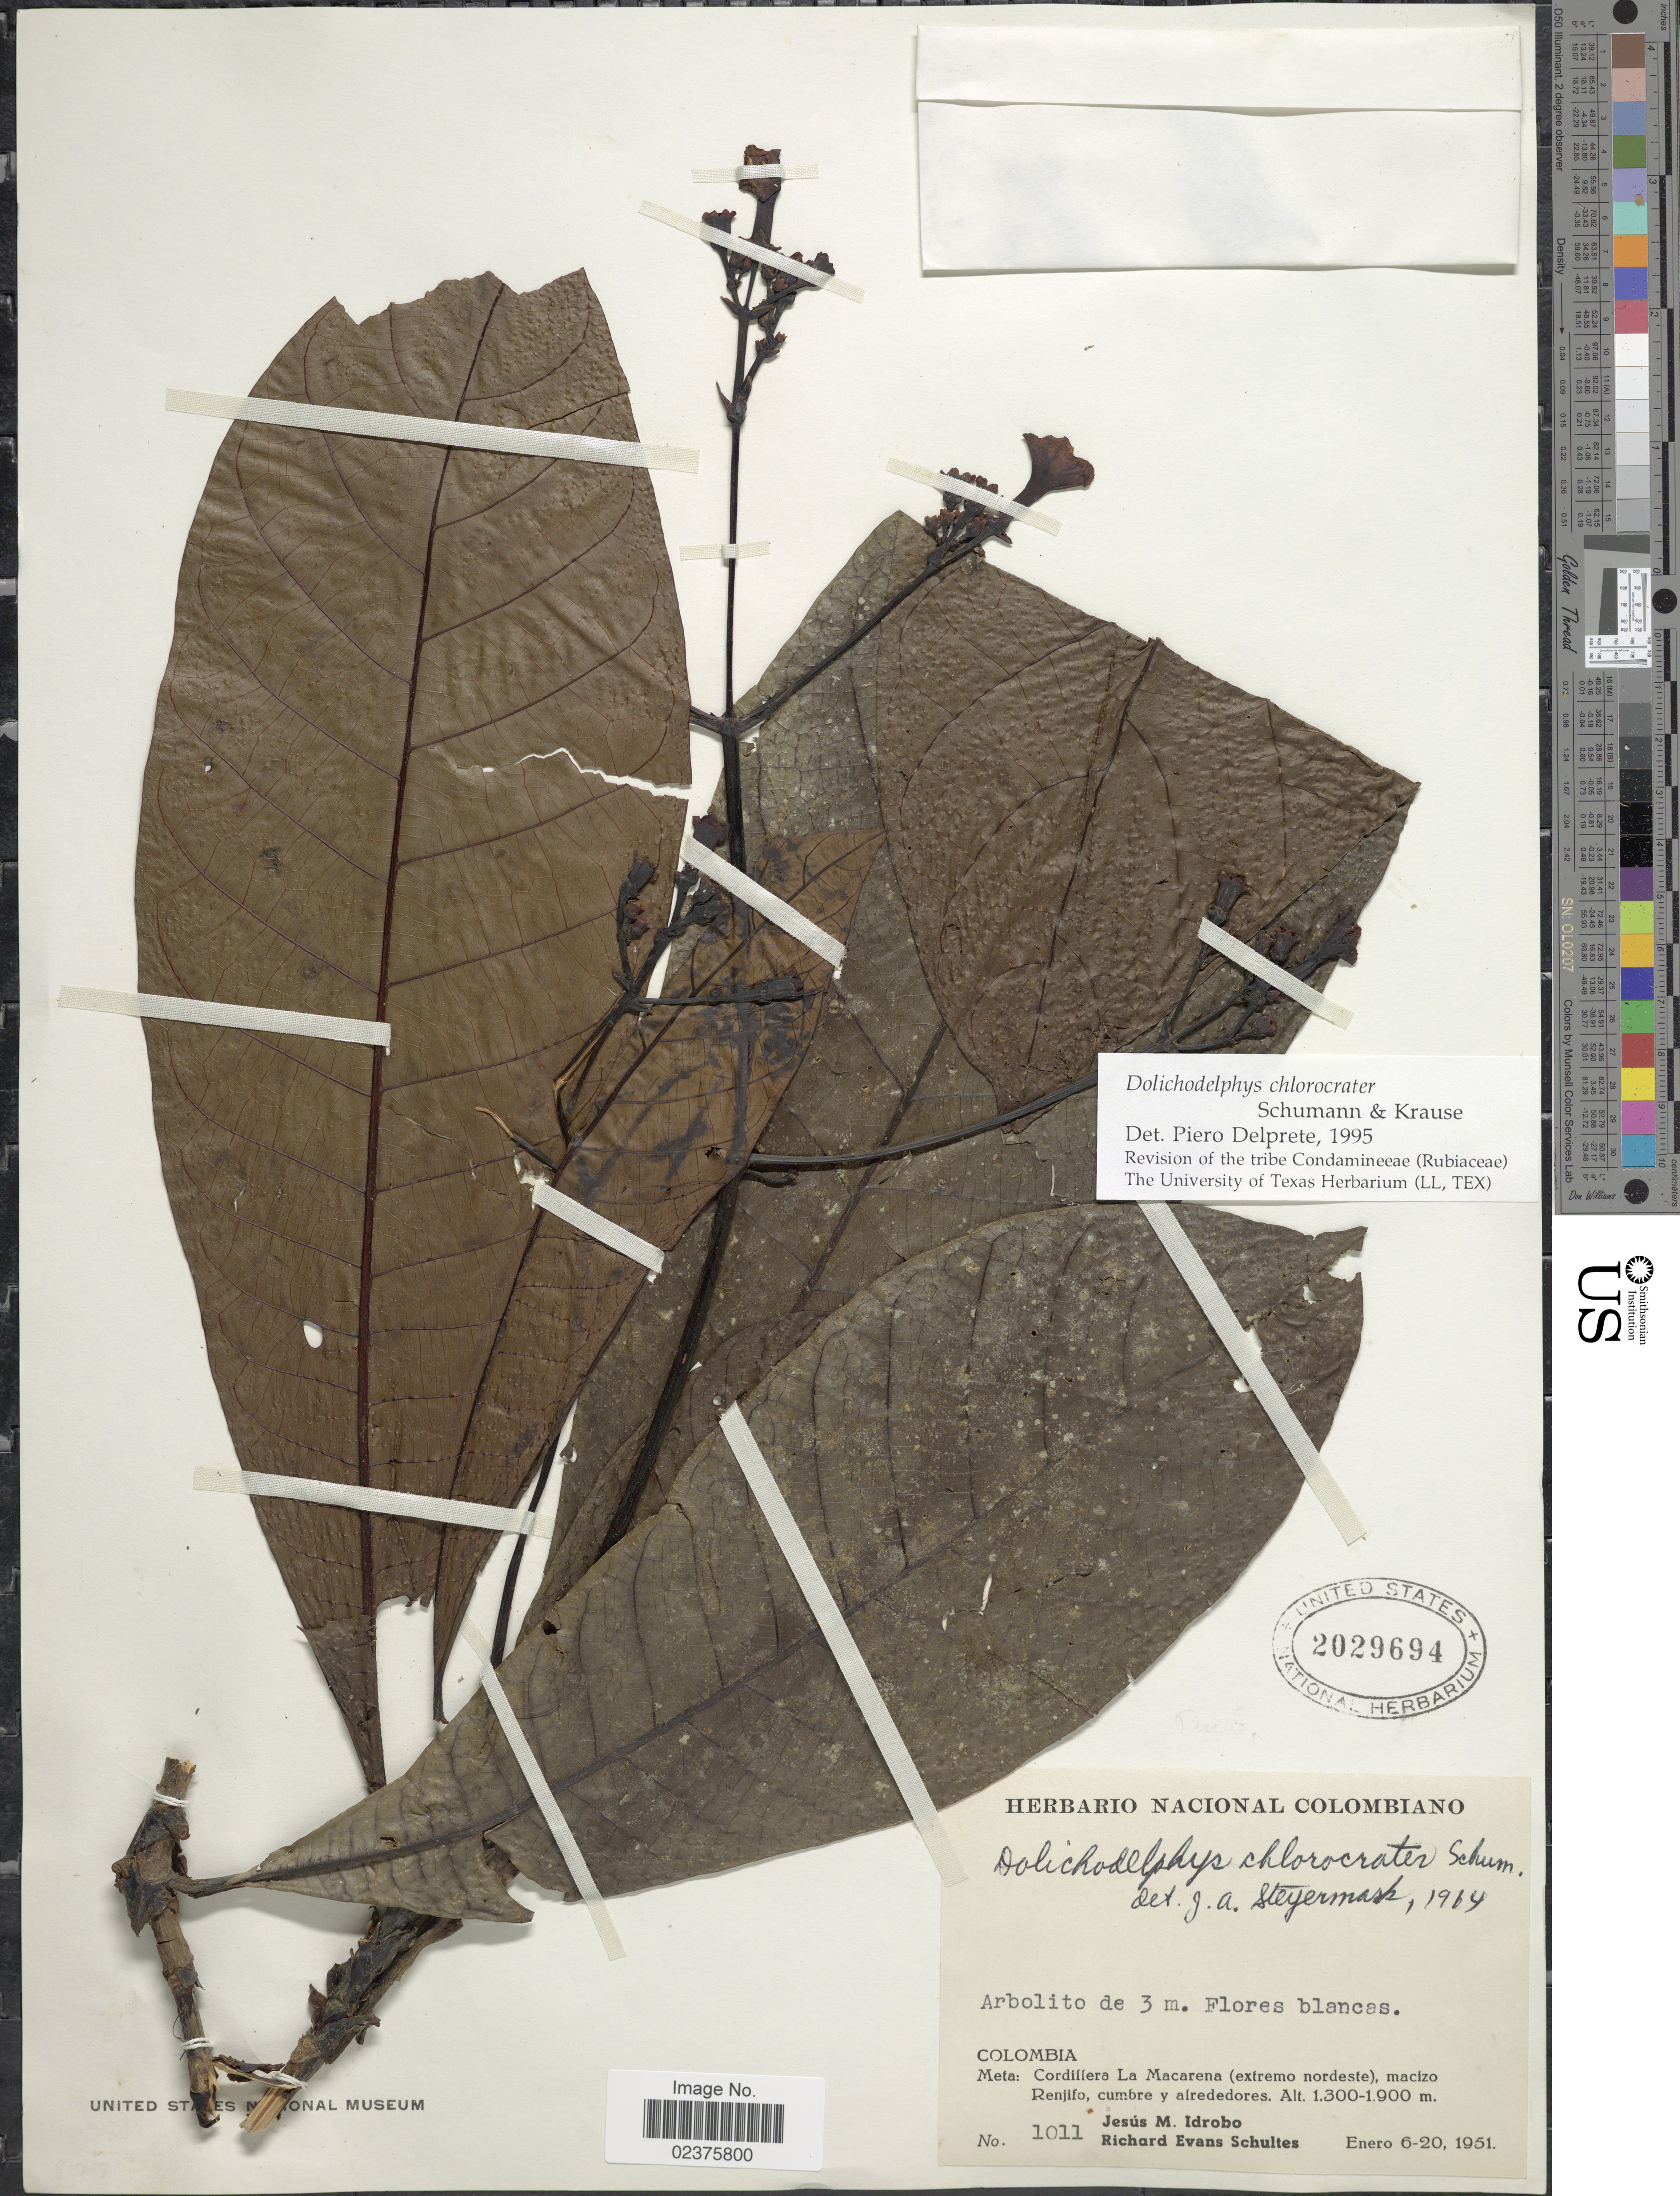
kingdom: Plantae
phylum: Tracheophyta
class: Magnoliopsida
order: Gentianales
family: Rubiaceae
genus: Dolichodelphys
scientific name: Dolichodelphys chlorocrater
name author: K. Schum. & K. Krause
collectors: J. M. Idrobo & R. E. Schultes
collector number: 1011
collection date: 1951-01-06/1951-01-20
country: Colombia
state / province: Meta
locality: Cordillera La Macarena (extremo nordeste), macizo Renjifo, cumbre y alrededores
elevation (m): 1300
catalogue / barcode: US 2029694